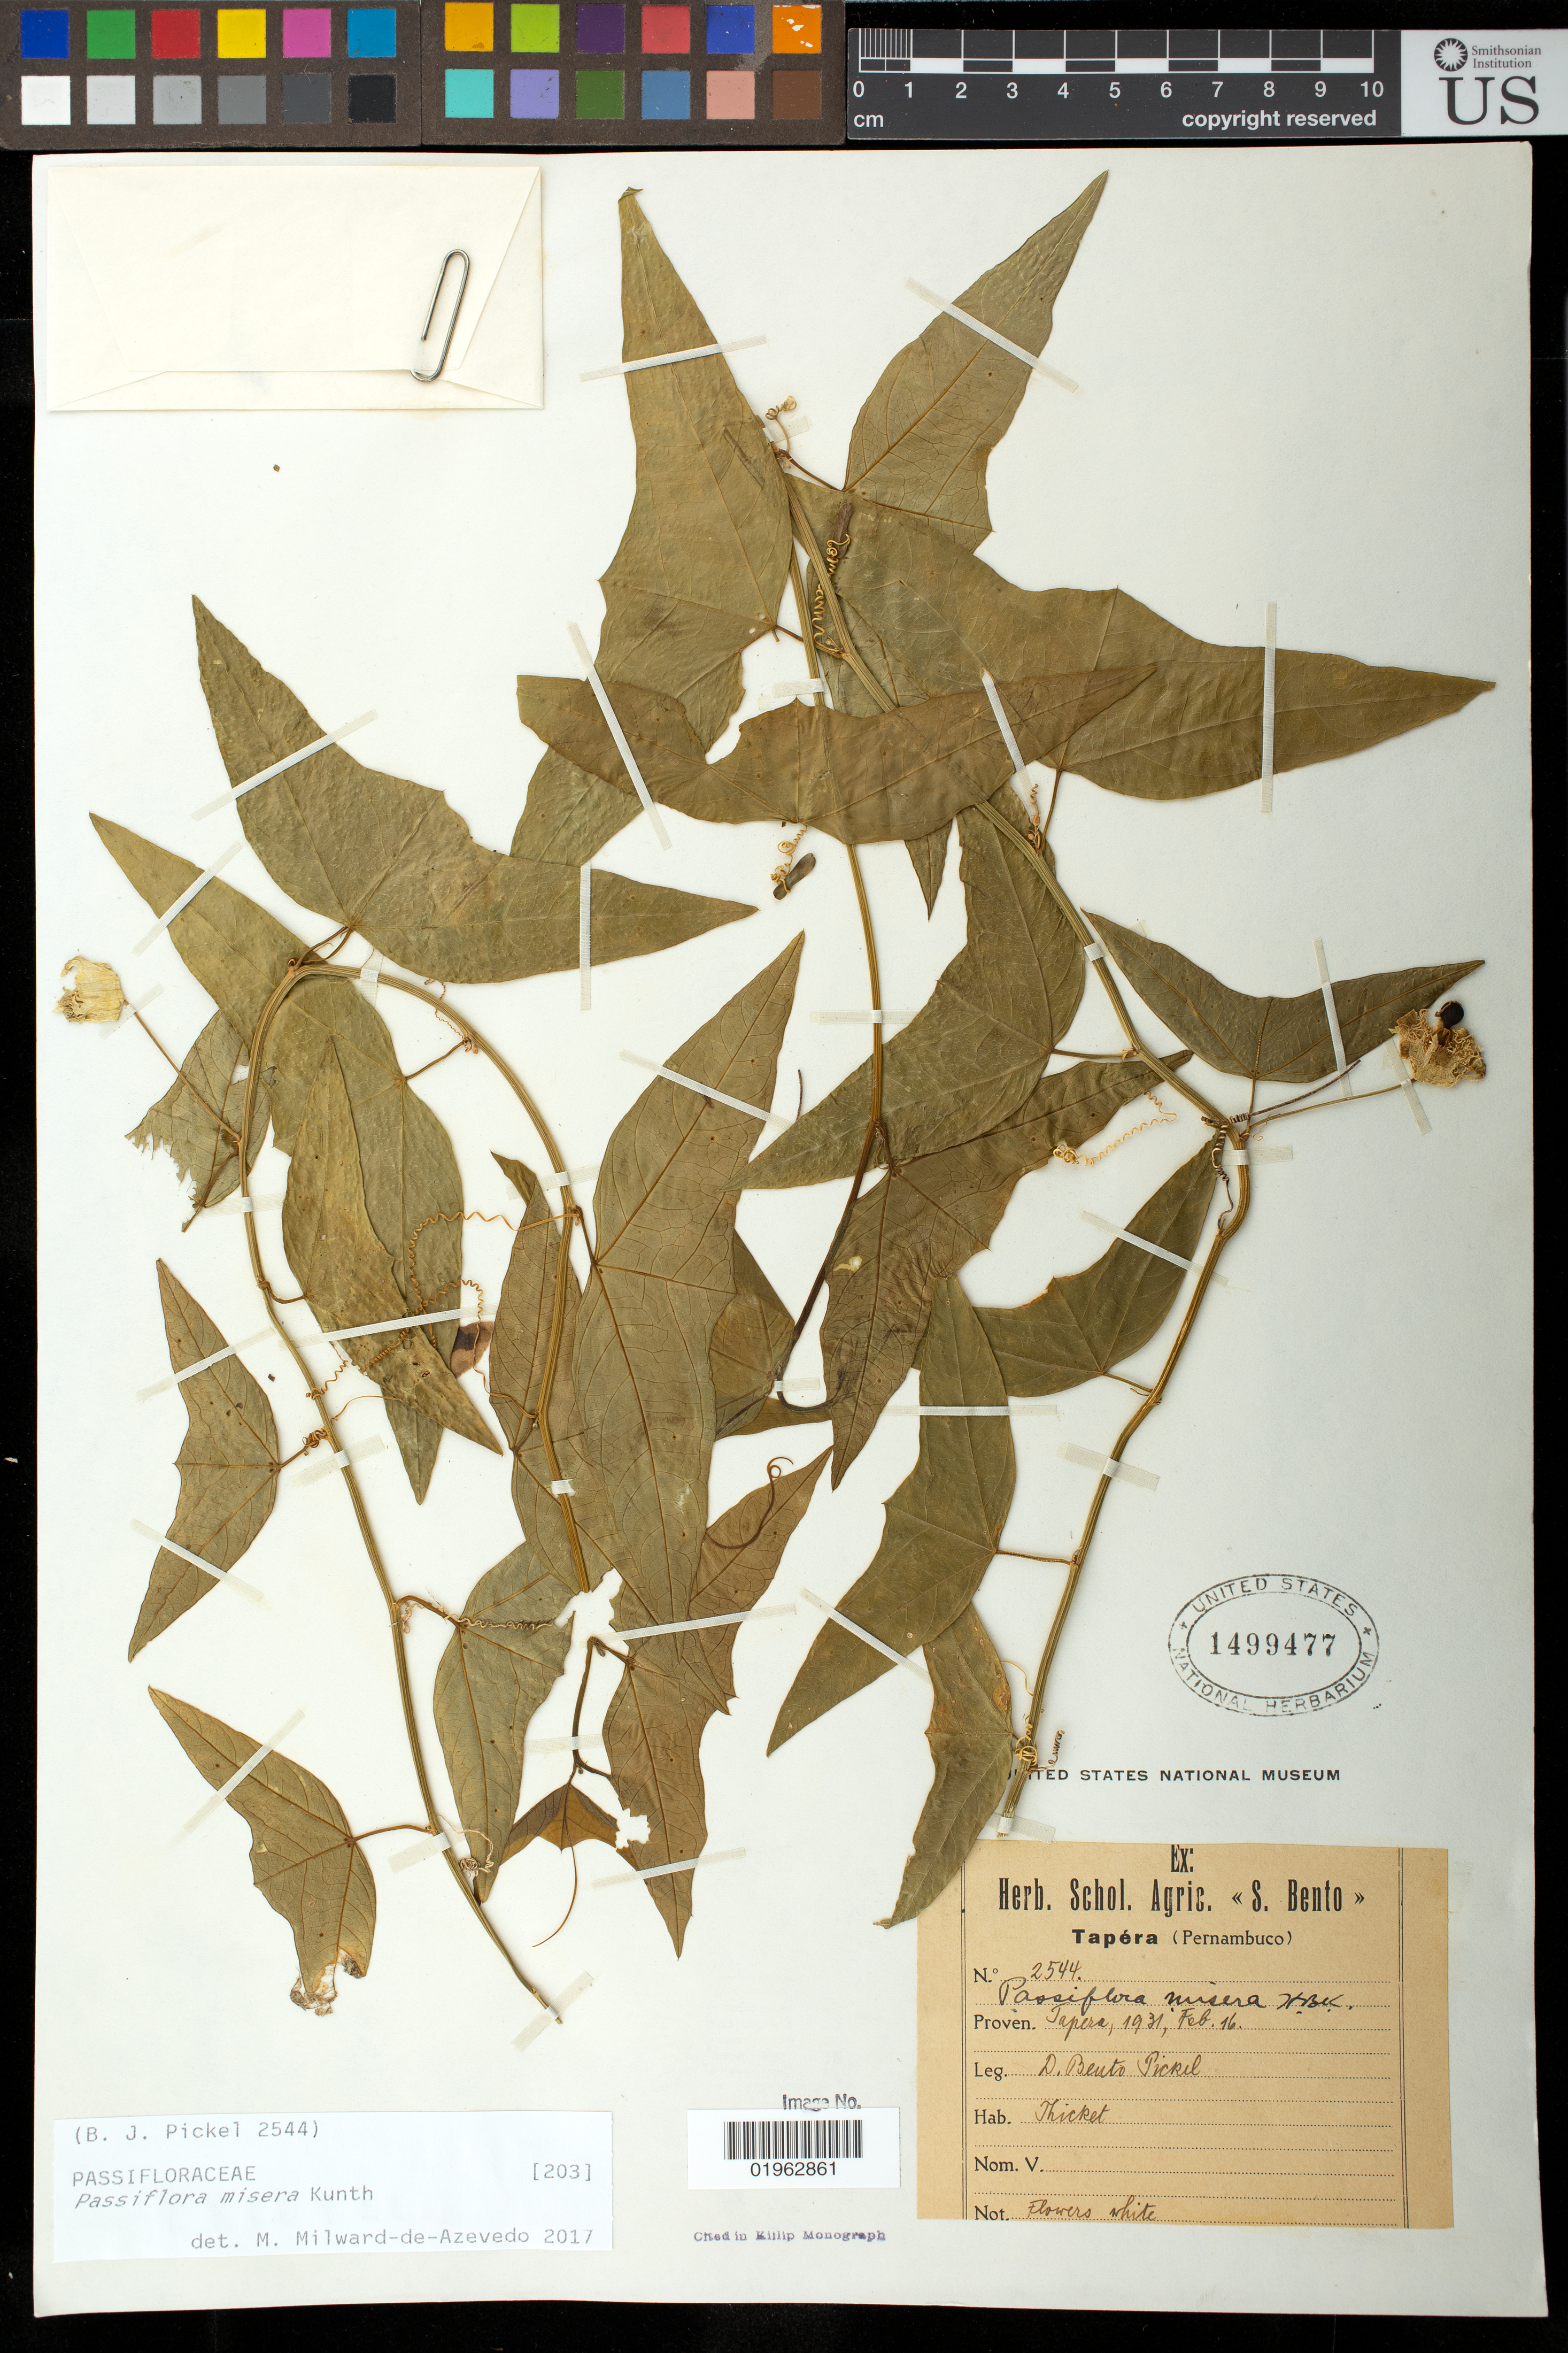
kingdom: Plantae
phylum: Tracheophyta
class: Magnoliopsida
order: Malpighiales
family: Passifloraceae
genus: Passiflora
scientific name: Passiflora misera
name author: Kunth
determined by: Azevedo, M. A. Milward de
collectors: B. J. Pickel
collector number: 2544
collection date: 1931-02-16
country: Brazil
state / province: Pernambuco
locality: Tapera.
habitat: thicket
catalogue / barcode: US 1499477